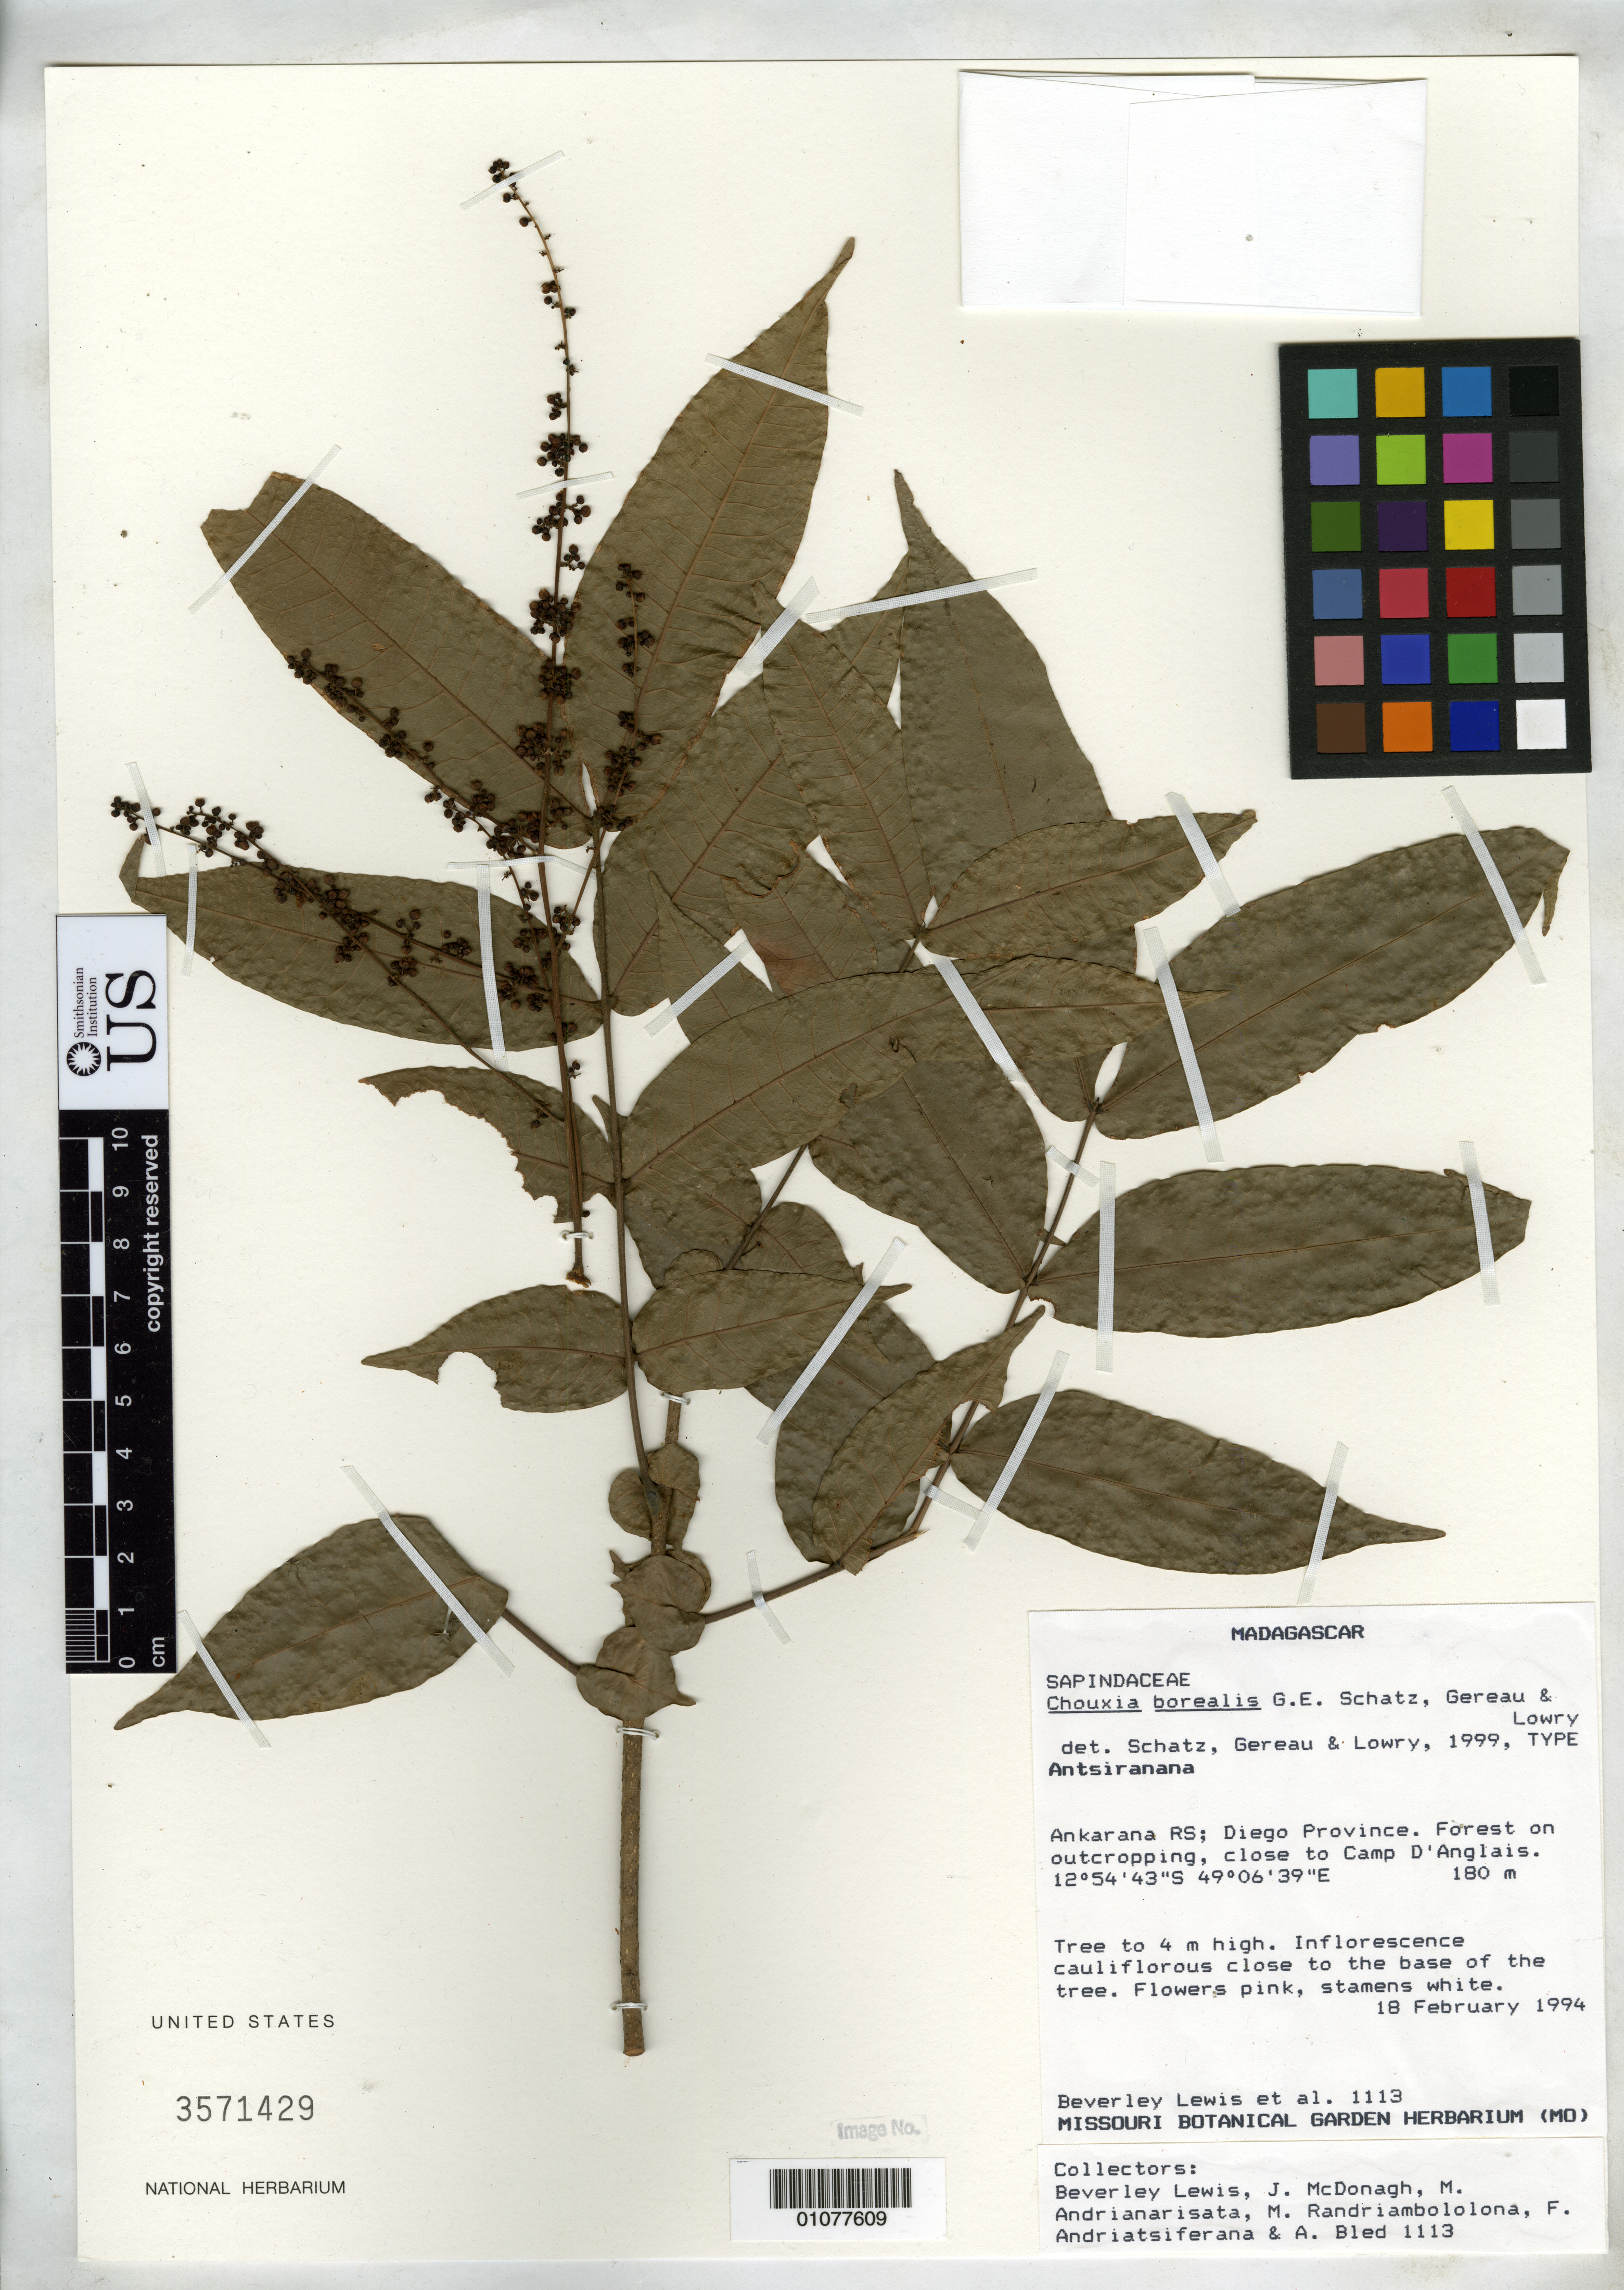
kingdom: Plantae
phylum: Tracheophyta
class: Magnoliopsida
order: Sapindales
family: Sapindaceae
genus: Chouxia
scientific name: Chouxia borealis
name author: G.E. Schatz et al.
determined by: Schatz, George E.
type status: Isotype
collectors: B. A. Lewis, J. McDonagh, M. Andrianarisata, M. Randriambololona, F. Andriatsiferana & A. Bled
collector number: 1113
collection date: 1994-02-18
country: Madagascar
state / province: Diana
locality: Ankarana RS; Diego Province, close to Camp D'Anglais.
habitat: Forest on outcropping, close to camp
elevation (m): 180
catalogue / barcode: US 3571429